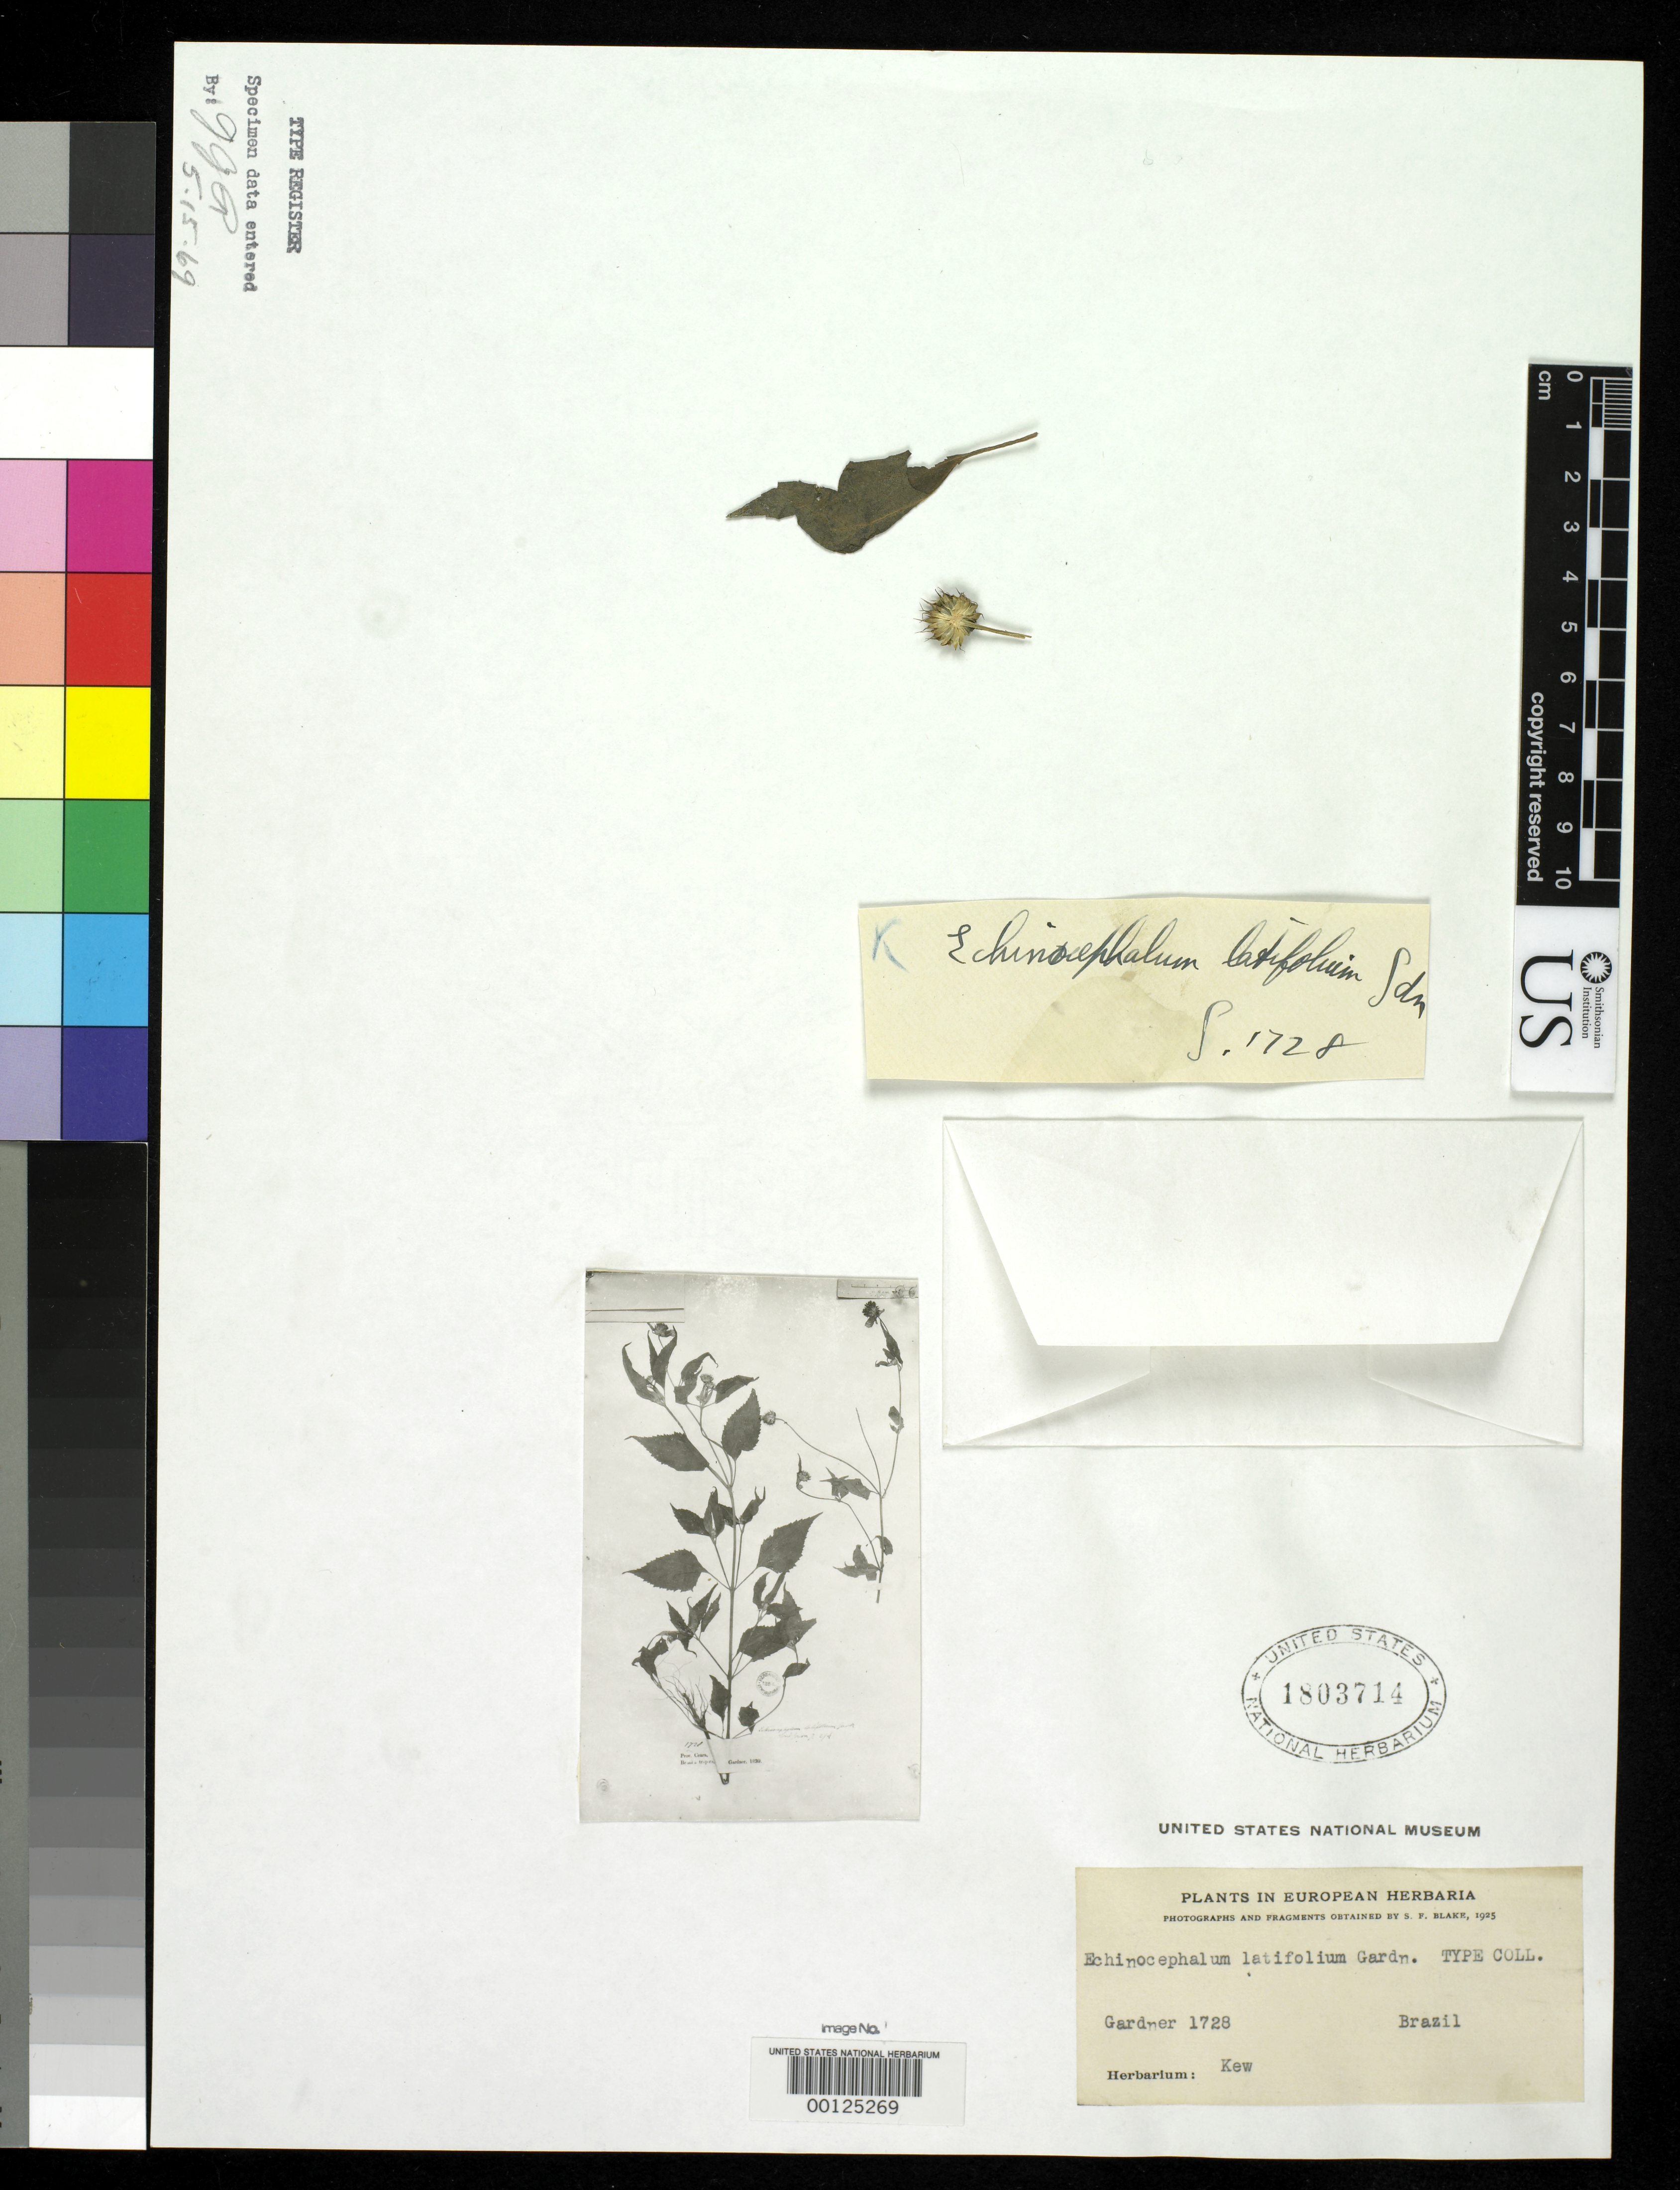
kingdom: Plantae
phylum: Tracheophyta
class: Magnoliopsida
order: Asterales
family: Asteraceae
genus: Echinocephalum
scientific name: Echinocephalum latifolium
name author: Gardner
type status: Type Fragment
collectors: G. Gardner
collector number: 1728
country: Brazil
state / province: Ceará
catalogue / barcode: US 1803714